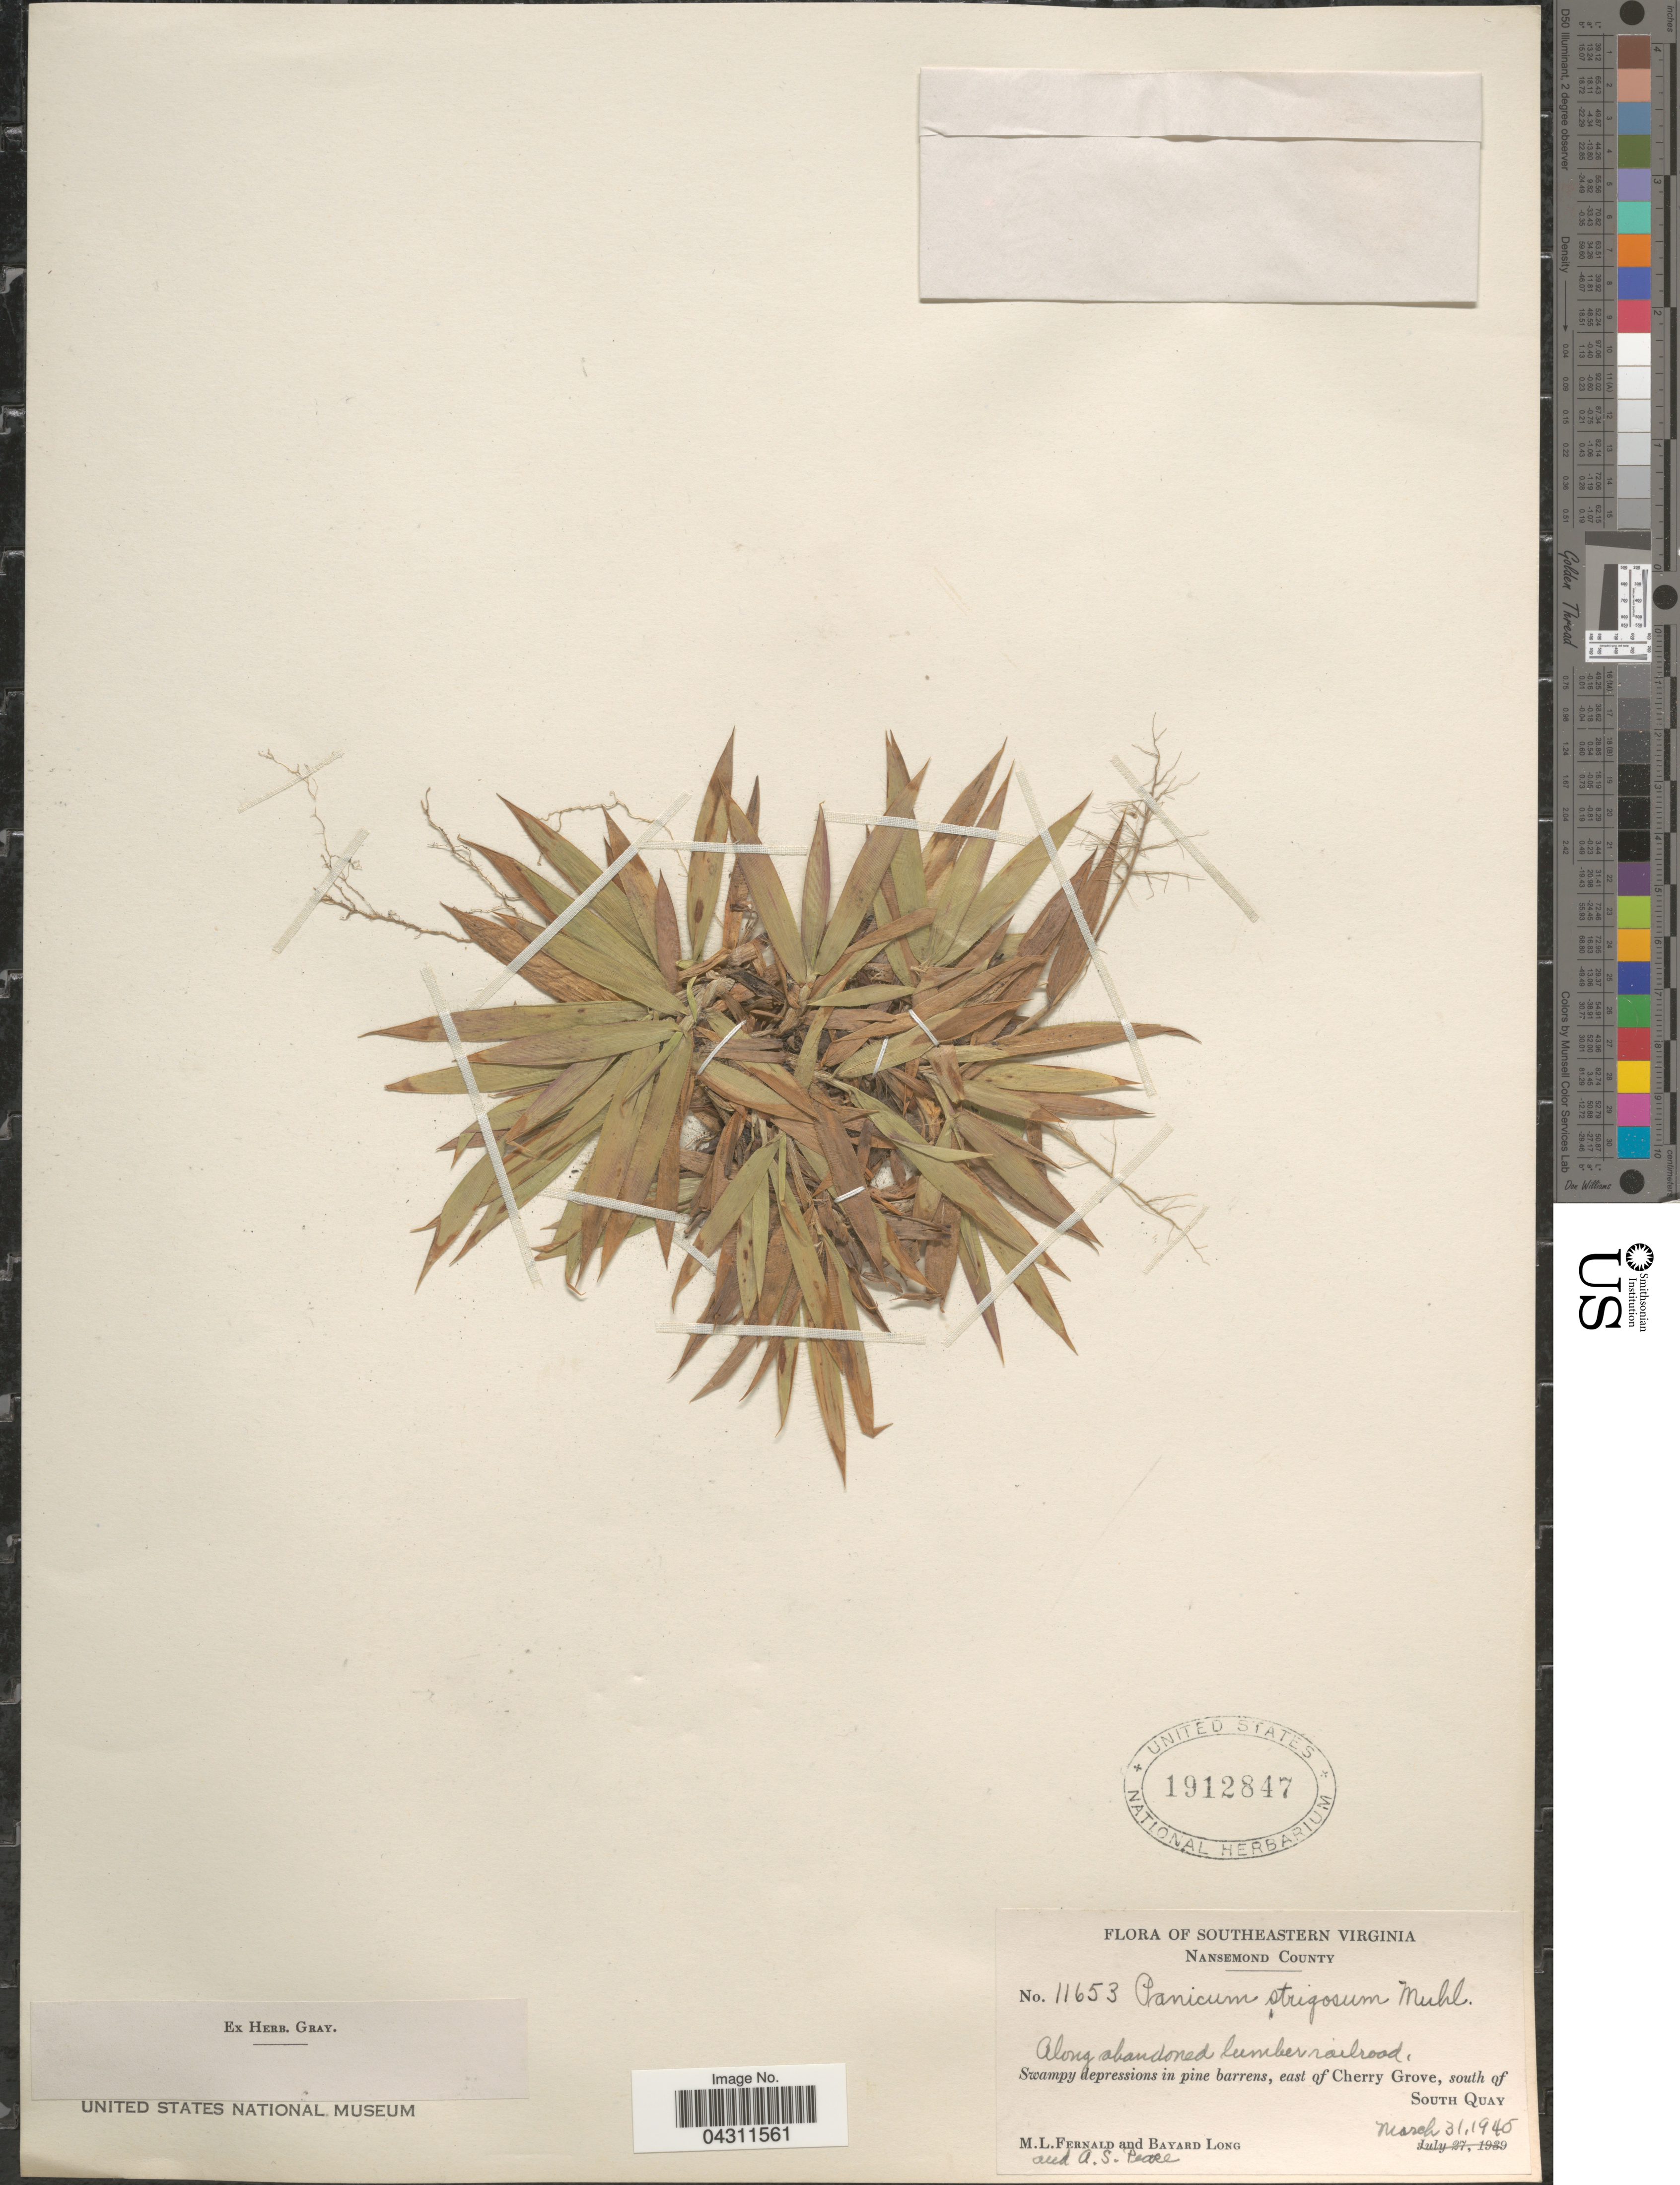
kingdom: Plantae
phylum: Tracheophyta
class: Liliopsida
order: Poales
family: Poaceae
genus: Dichanthelium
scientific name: Dichanthelium strigosum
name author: (Muhl. ex Elliott) Freckmann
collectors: M. L. Fernald, B. Long & A. S. Pease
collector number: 11653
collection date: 1940-03-31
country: United States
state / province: Virginia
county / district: City of Suffolk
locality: Southeastern Virginia. Nansemond County. Along abandoned lumber railroad, Swampy depressions in pine barrens, east of Cherry Grove, south of South Quay.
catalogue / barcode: US 1912847